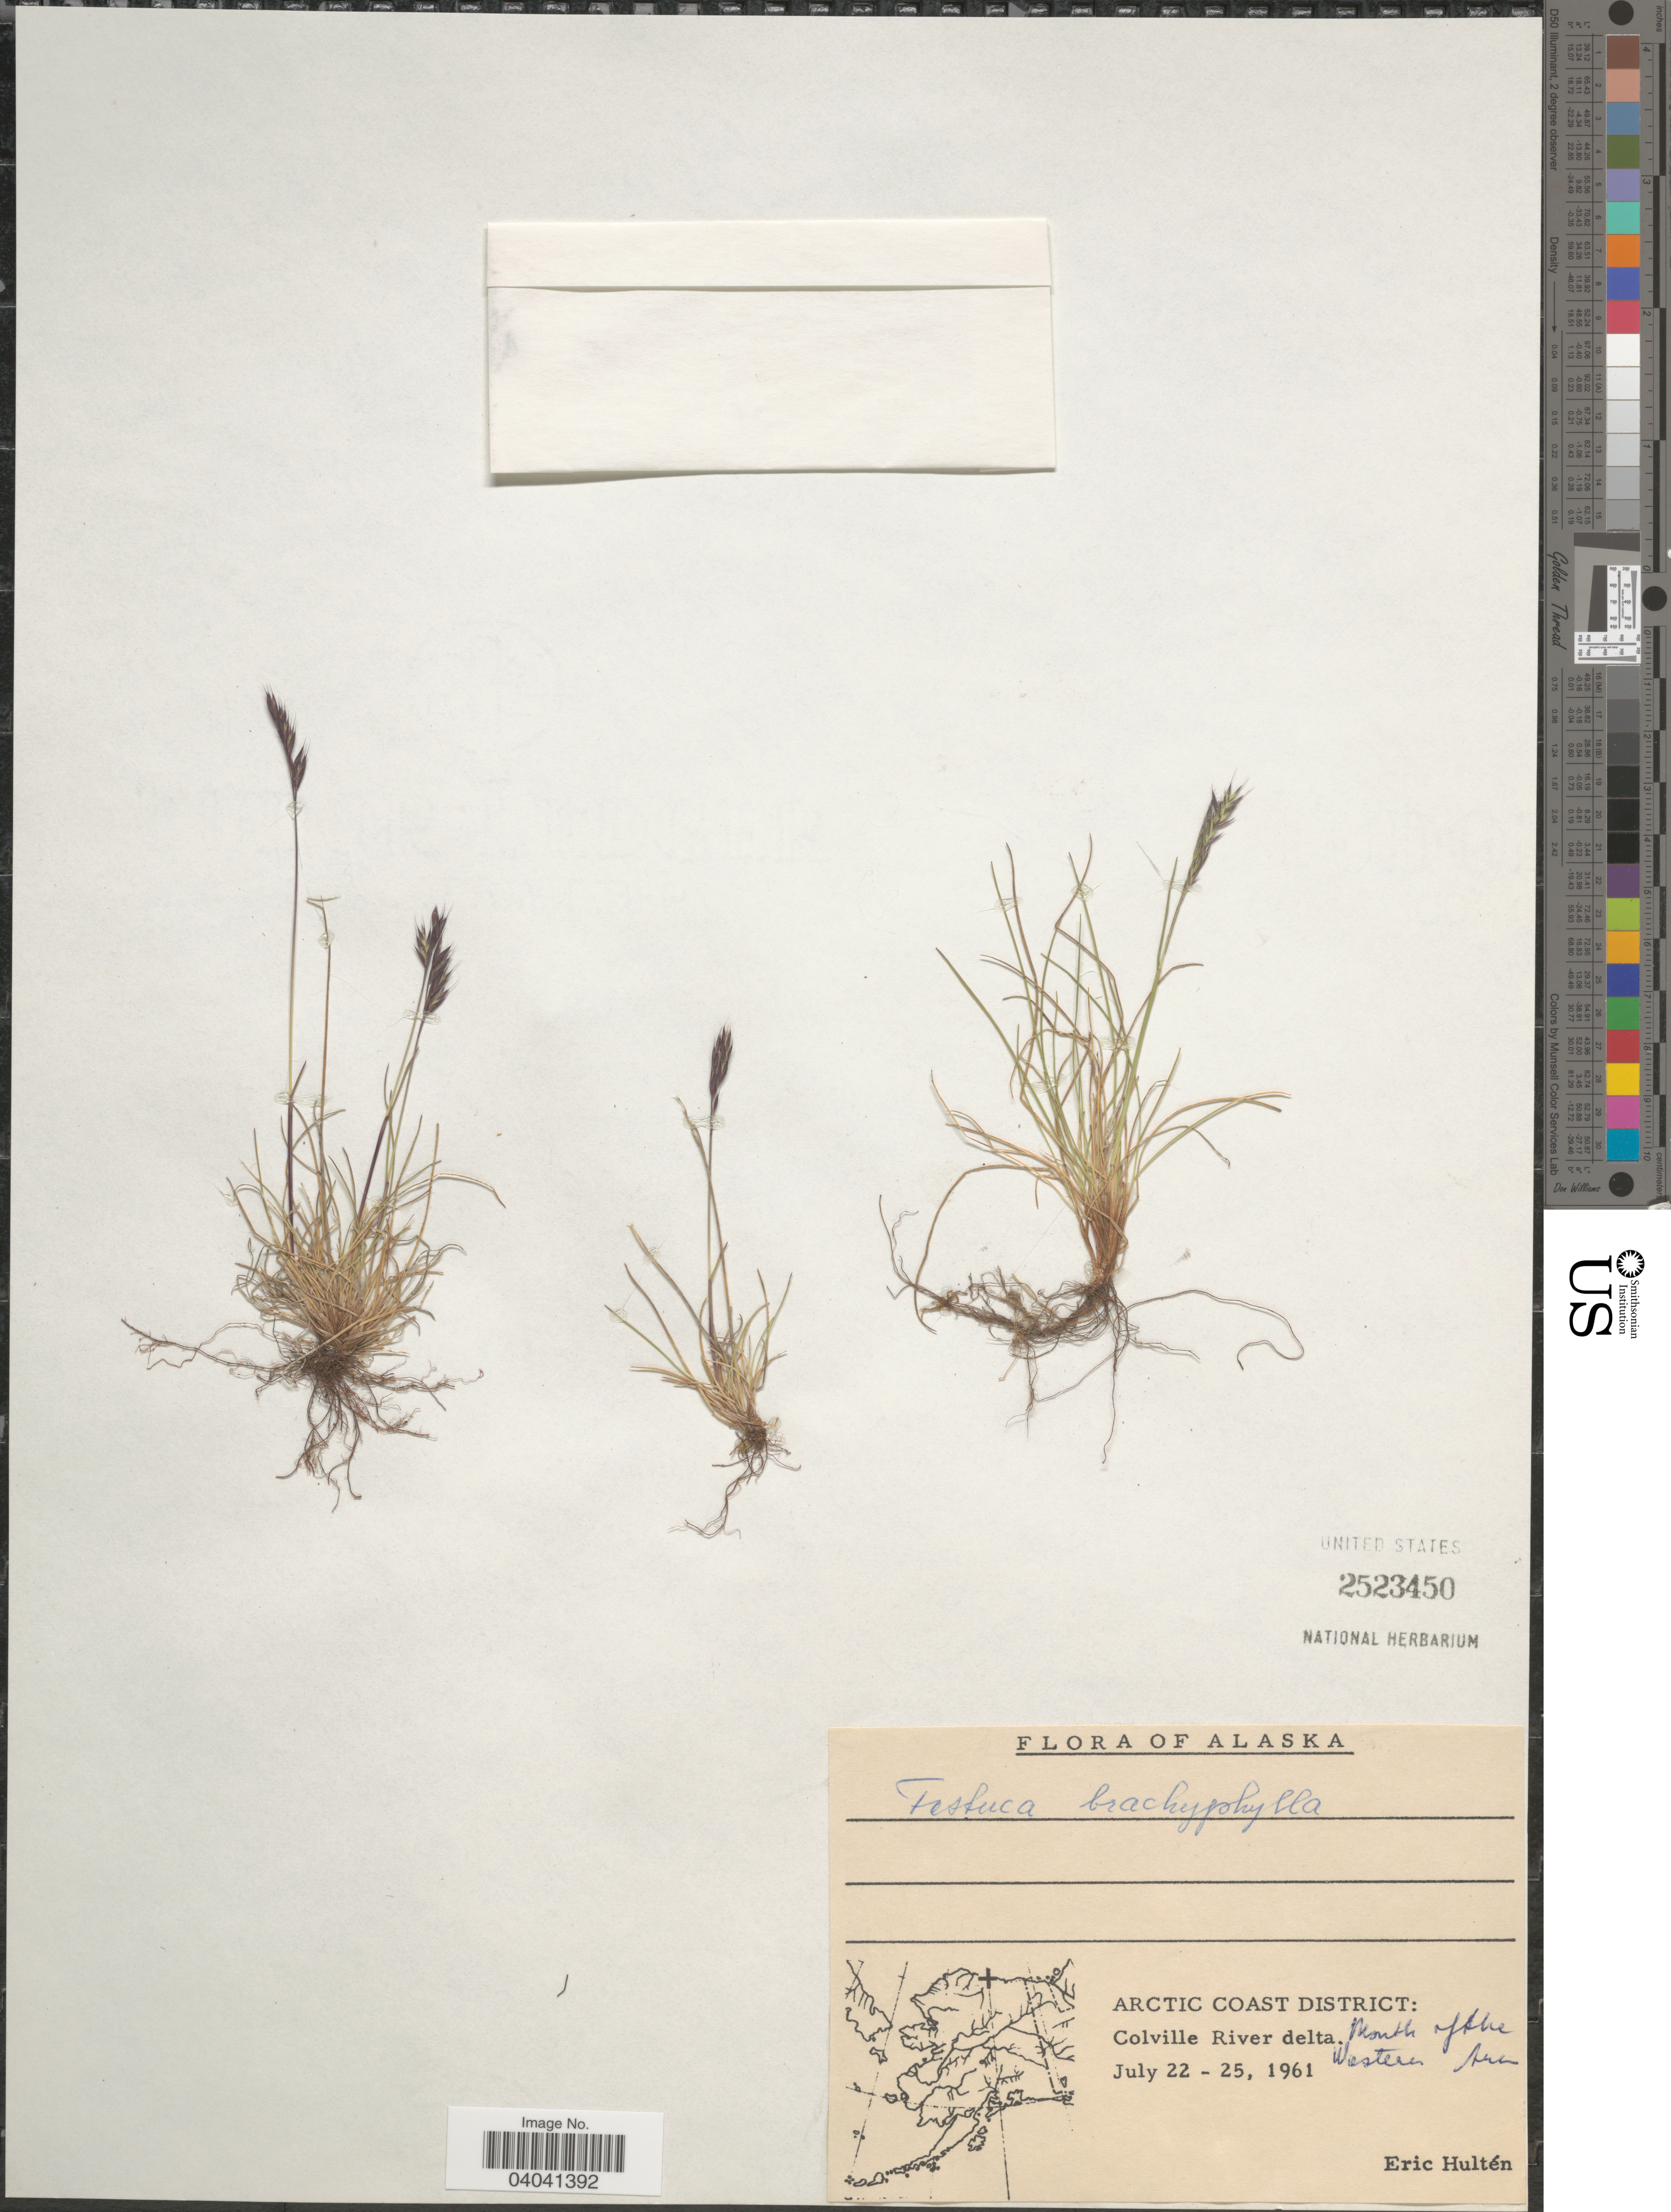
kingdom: Plantae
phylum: Tracheophyta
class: Liliopsida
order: Poales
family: Poaceae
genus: Festuca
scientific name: Festuca brachyphylla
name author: Schult. & Schult. f.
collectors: E. G. Hultén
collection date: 1961-07-22/1961-07-25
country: United States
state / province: Alaska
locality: Arctic Coast District: Colville River delta. Mouth of the Western Arm.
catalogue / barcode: US 2523450